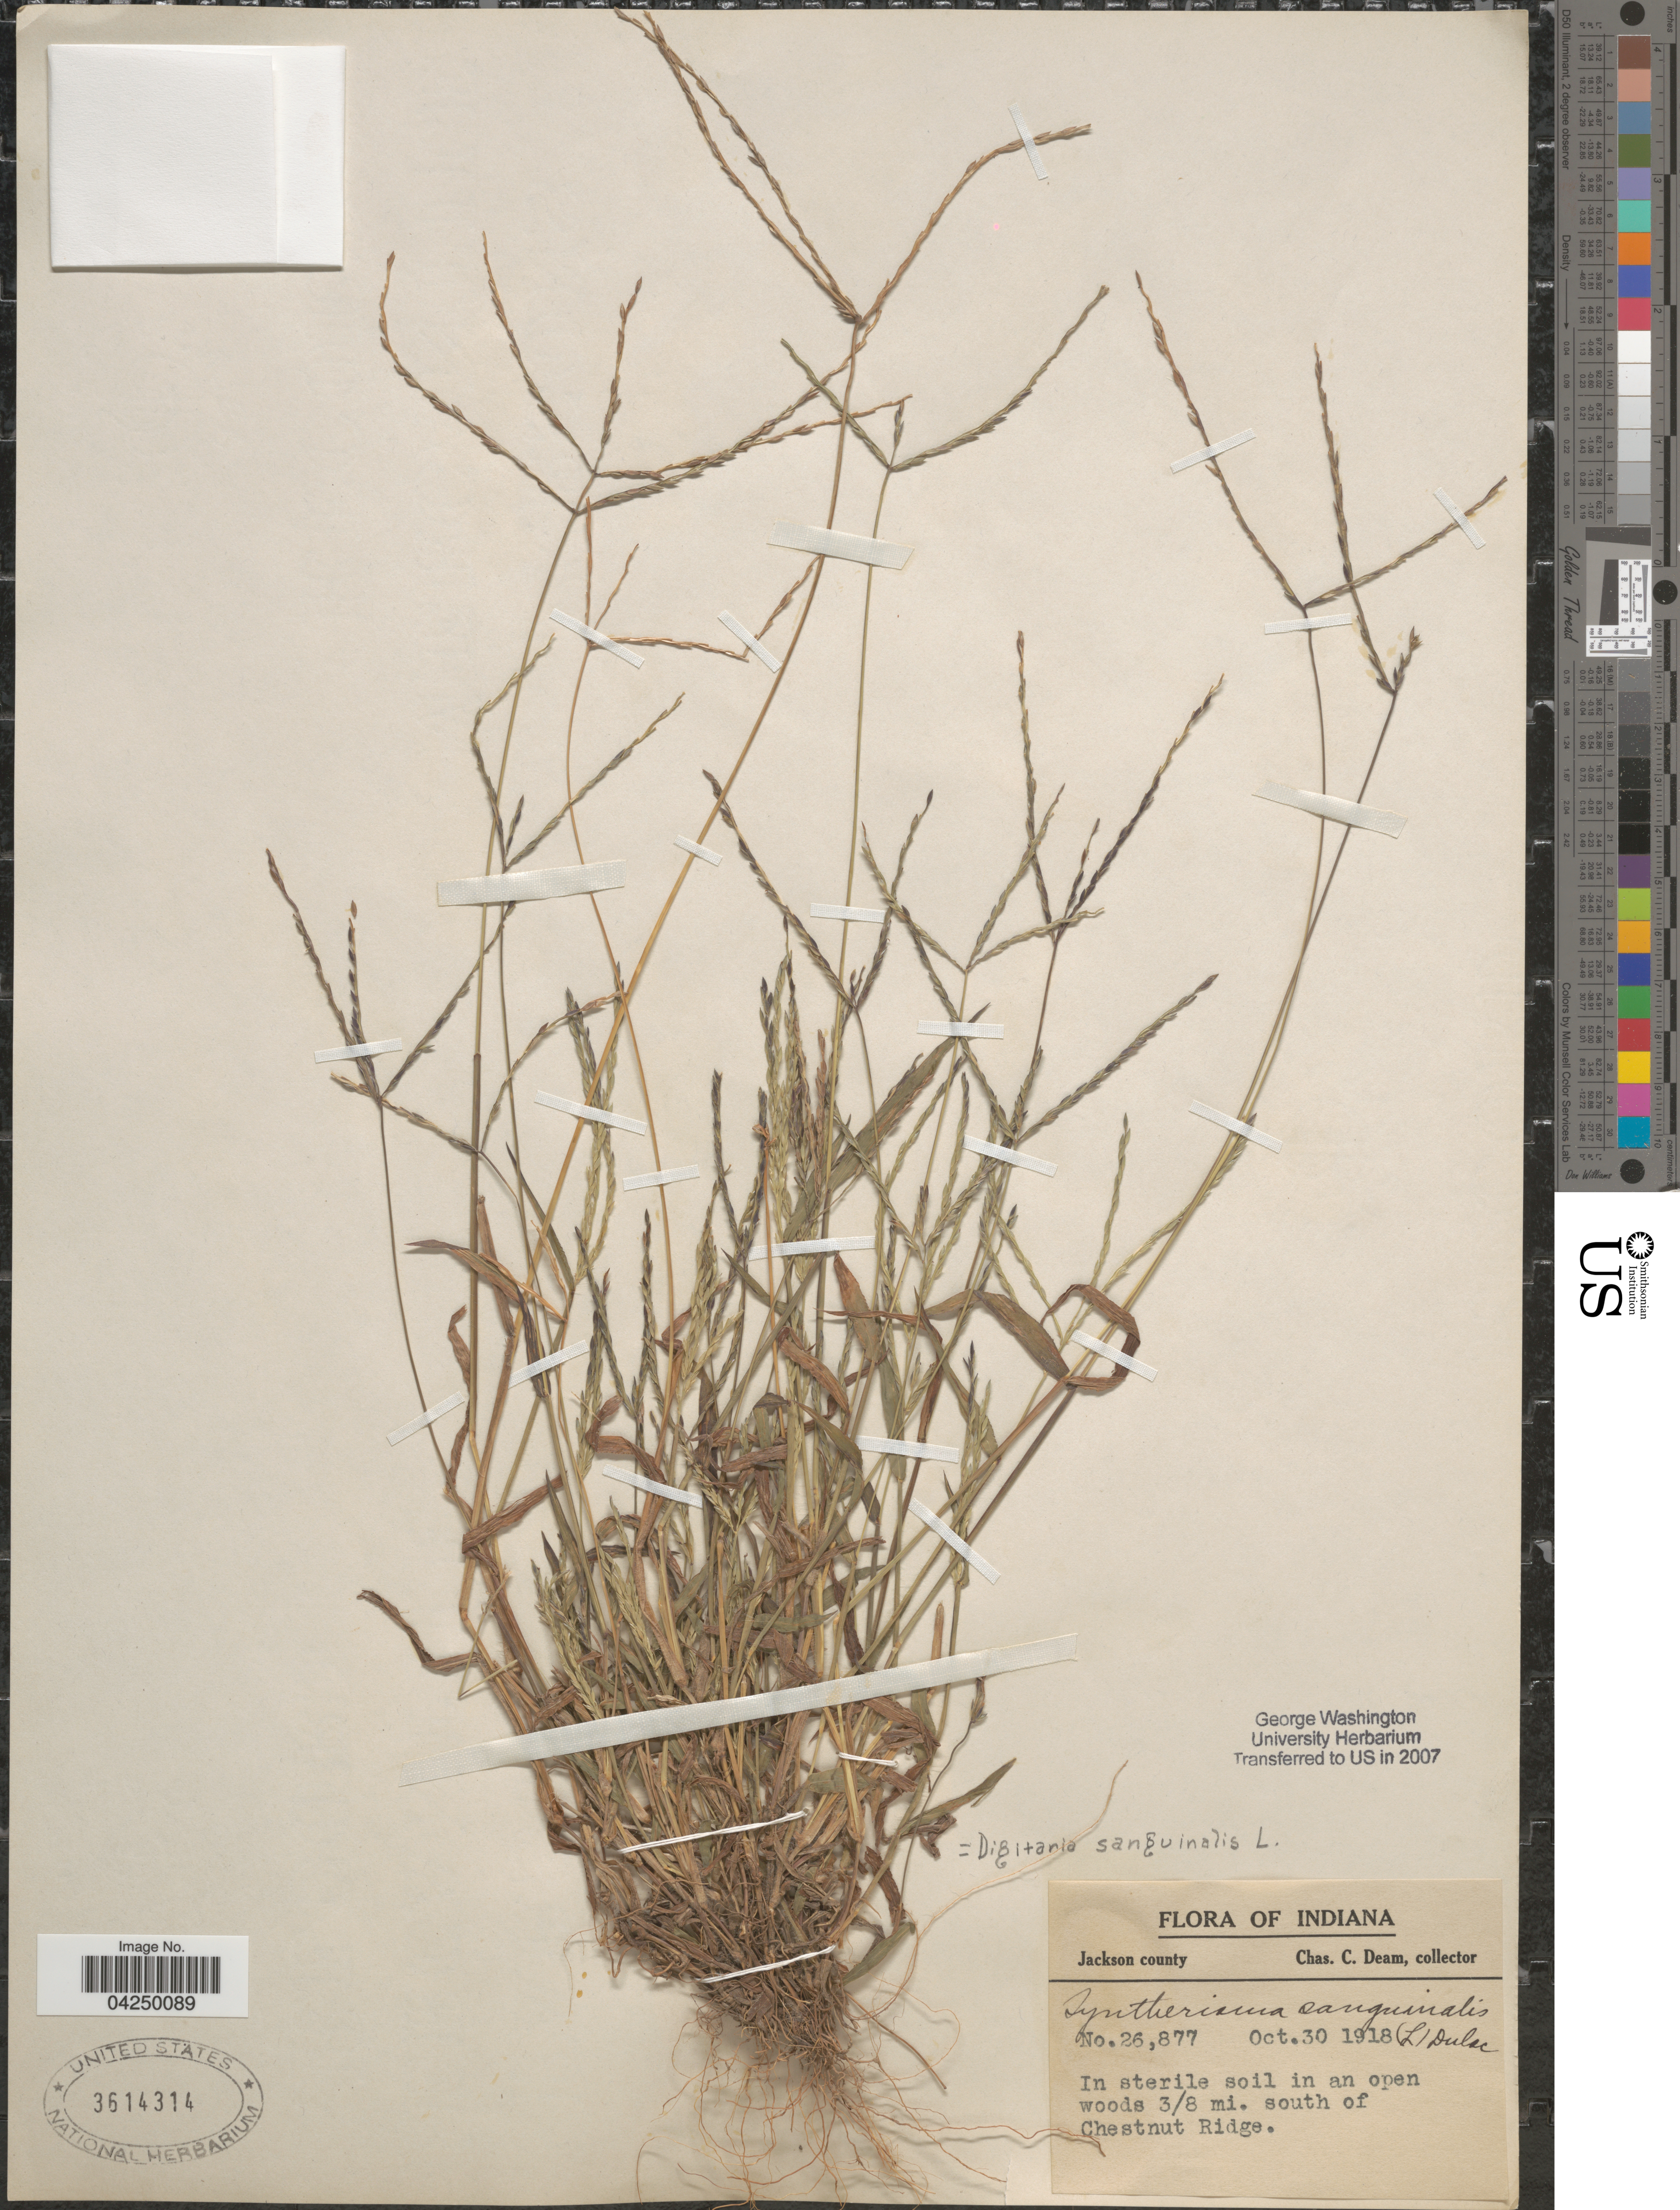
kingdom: Plantae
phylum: Tracheophyta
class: Liliopsida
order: Poales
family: Poaceae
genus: Digitaria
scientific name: Digitaria sanguinalis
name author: (L.) Scop.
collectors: C. C. Deam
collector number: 26877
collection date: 1918-10-30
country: United States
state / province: Indiana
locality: Jackson county. In sterile soil in an open woods ⅜ mi. south of Chestnut Ridge.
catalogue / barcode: US 3614314